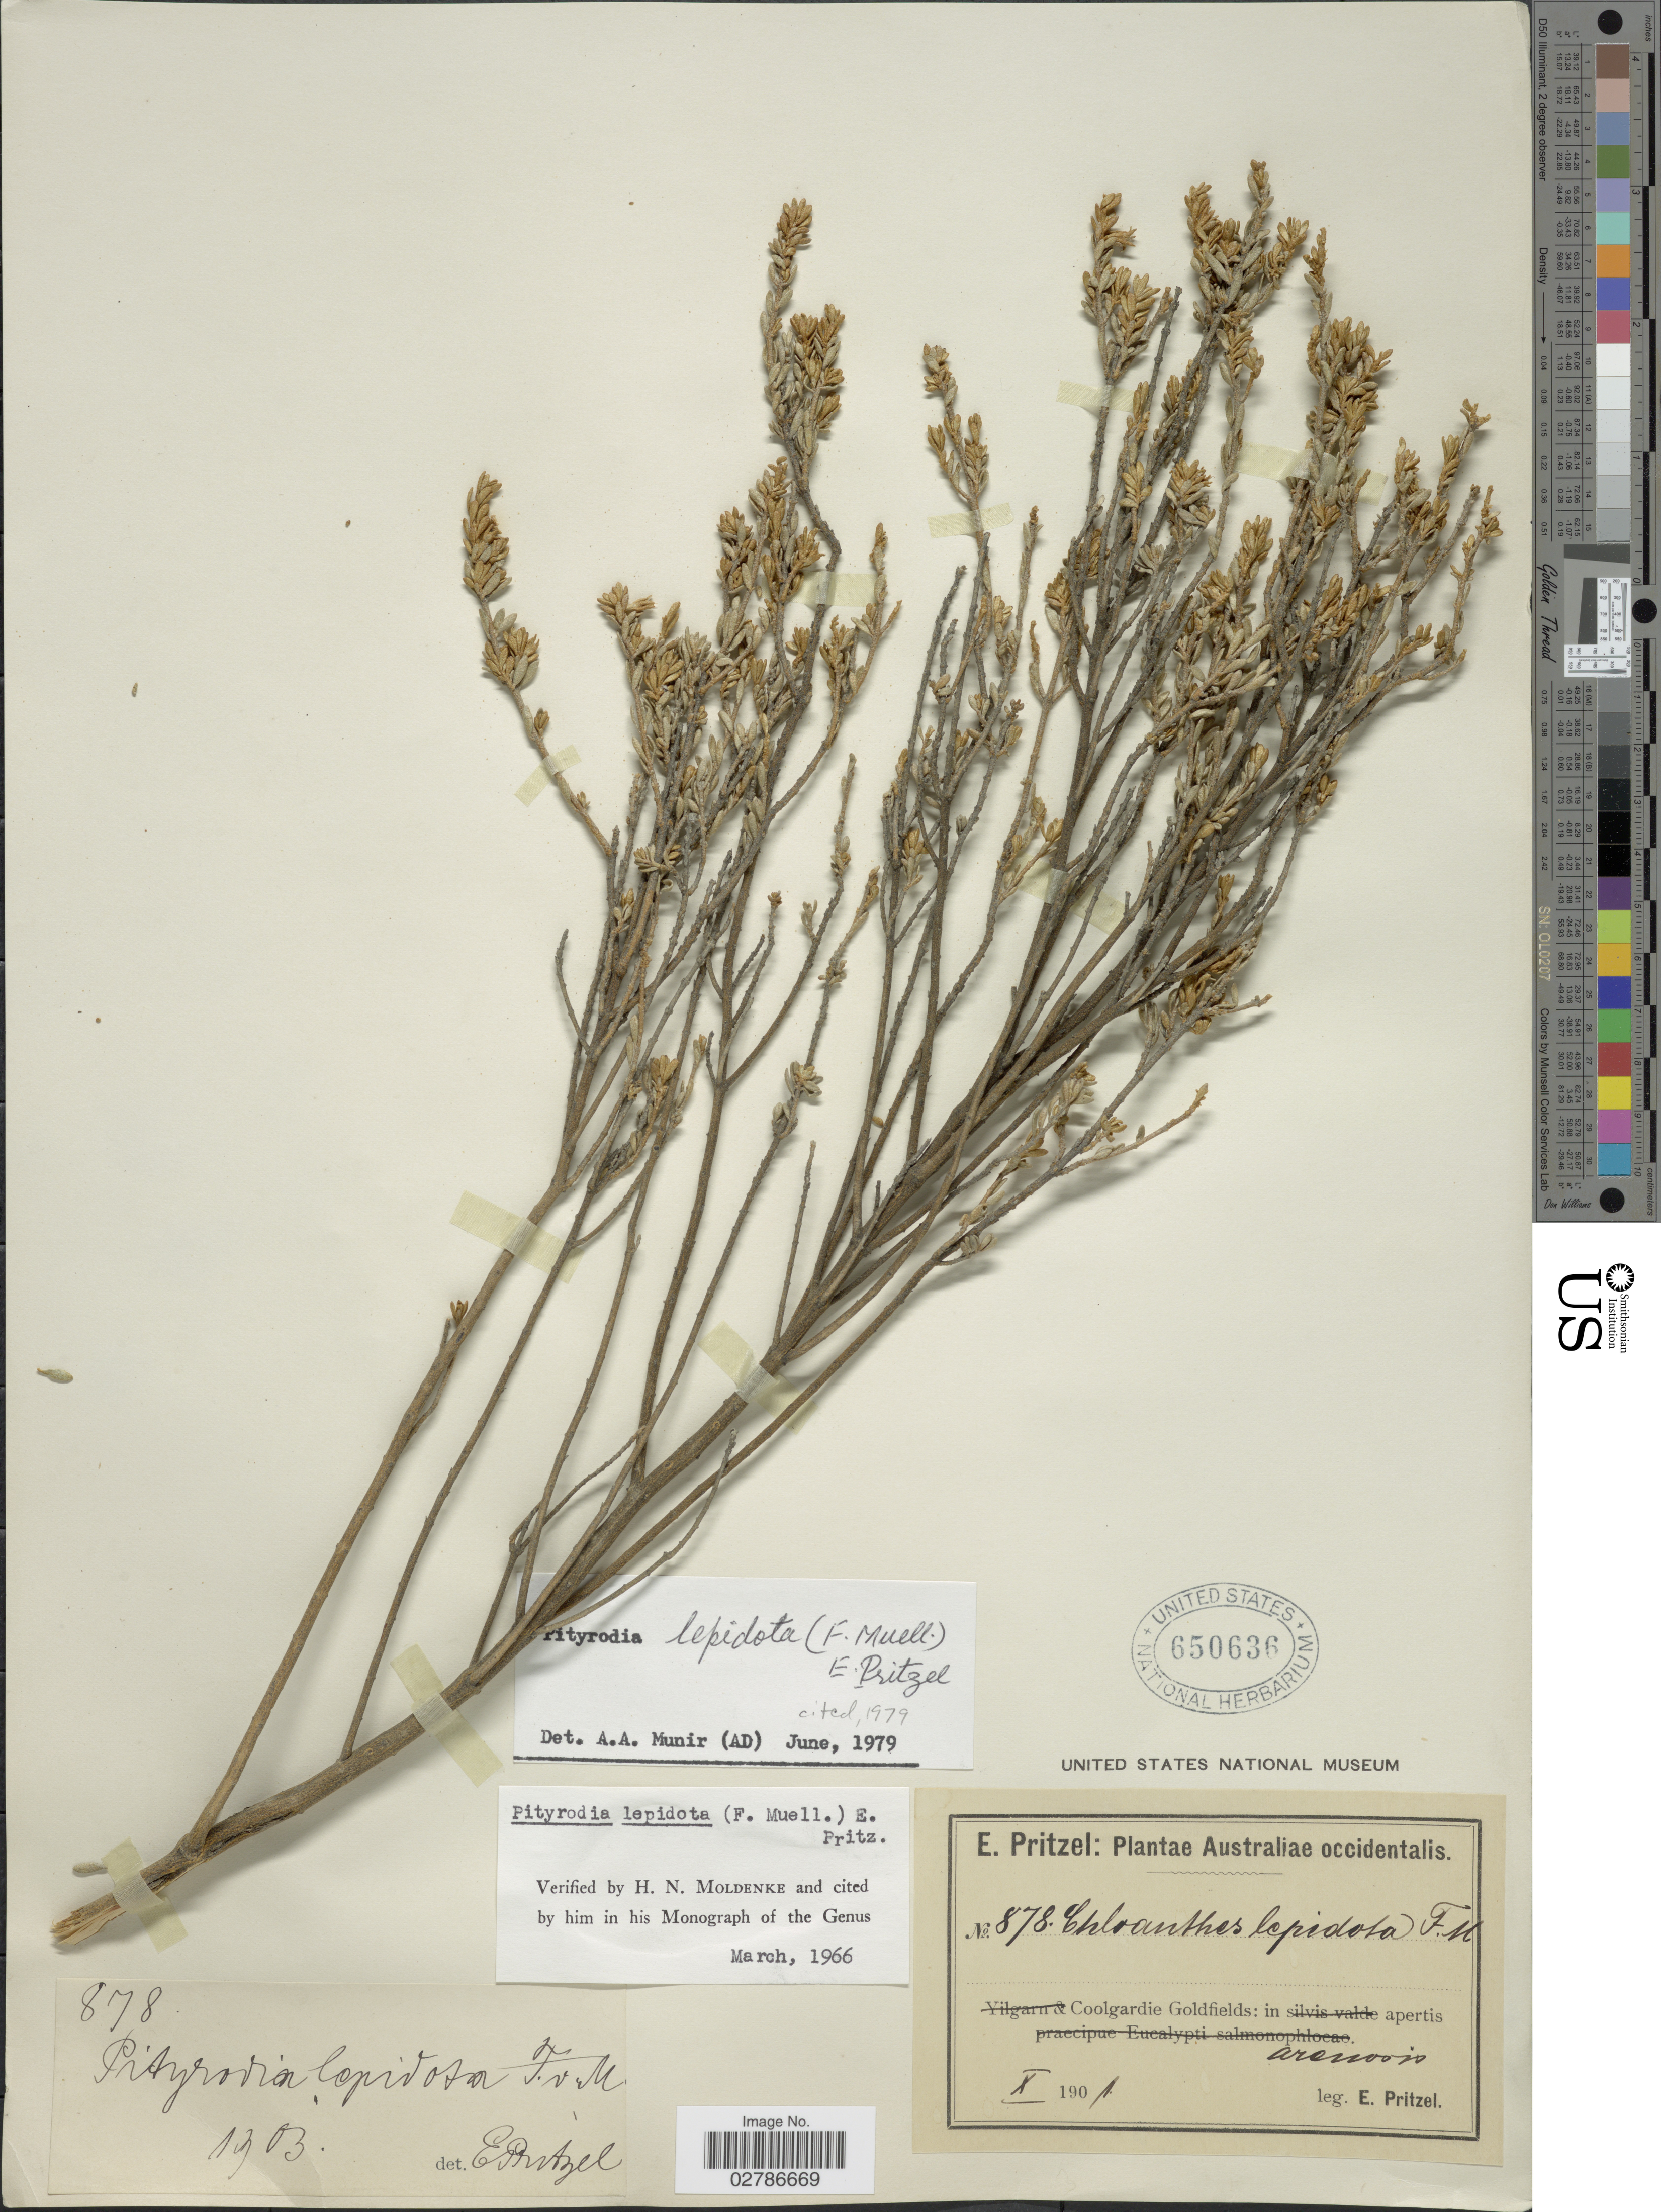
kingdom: Plantae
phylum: Tracheophyta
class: Magnoliopsida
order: Lamiales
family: Lamiaceae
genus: Pityrodia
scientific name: Pityrodia lepidota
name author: (F. Muell.) E. Pritz.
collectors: E. G. Pritzel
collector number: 878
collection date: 1901-10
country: Australia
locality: Australiae occidentalis. Coolgardie Goldfields: in apertis arenosis.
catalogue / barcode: US 650636